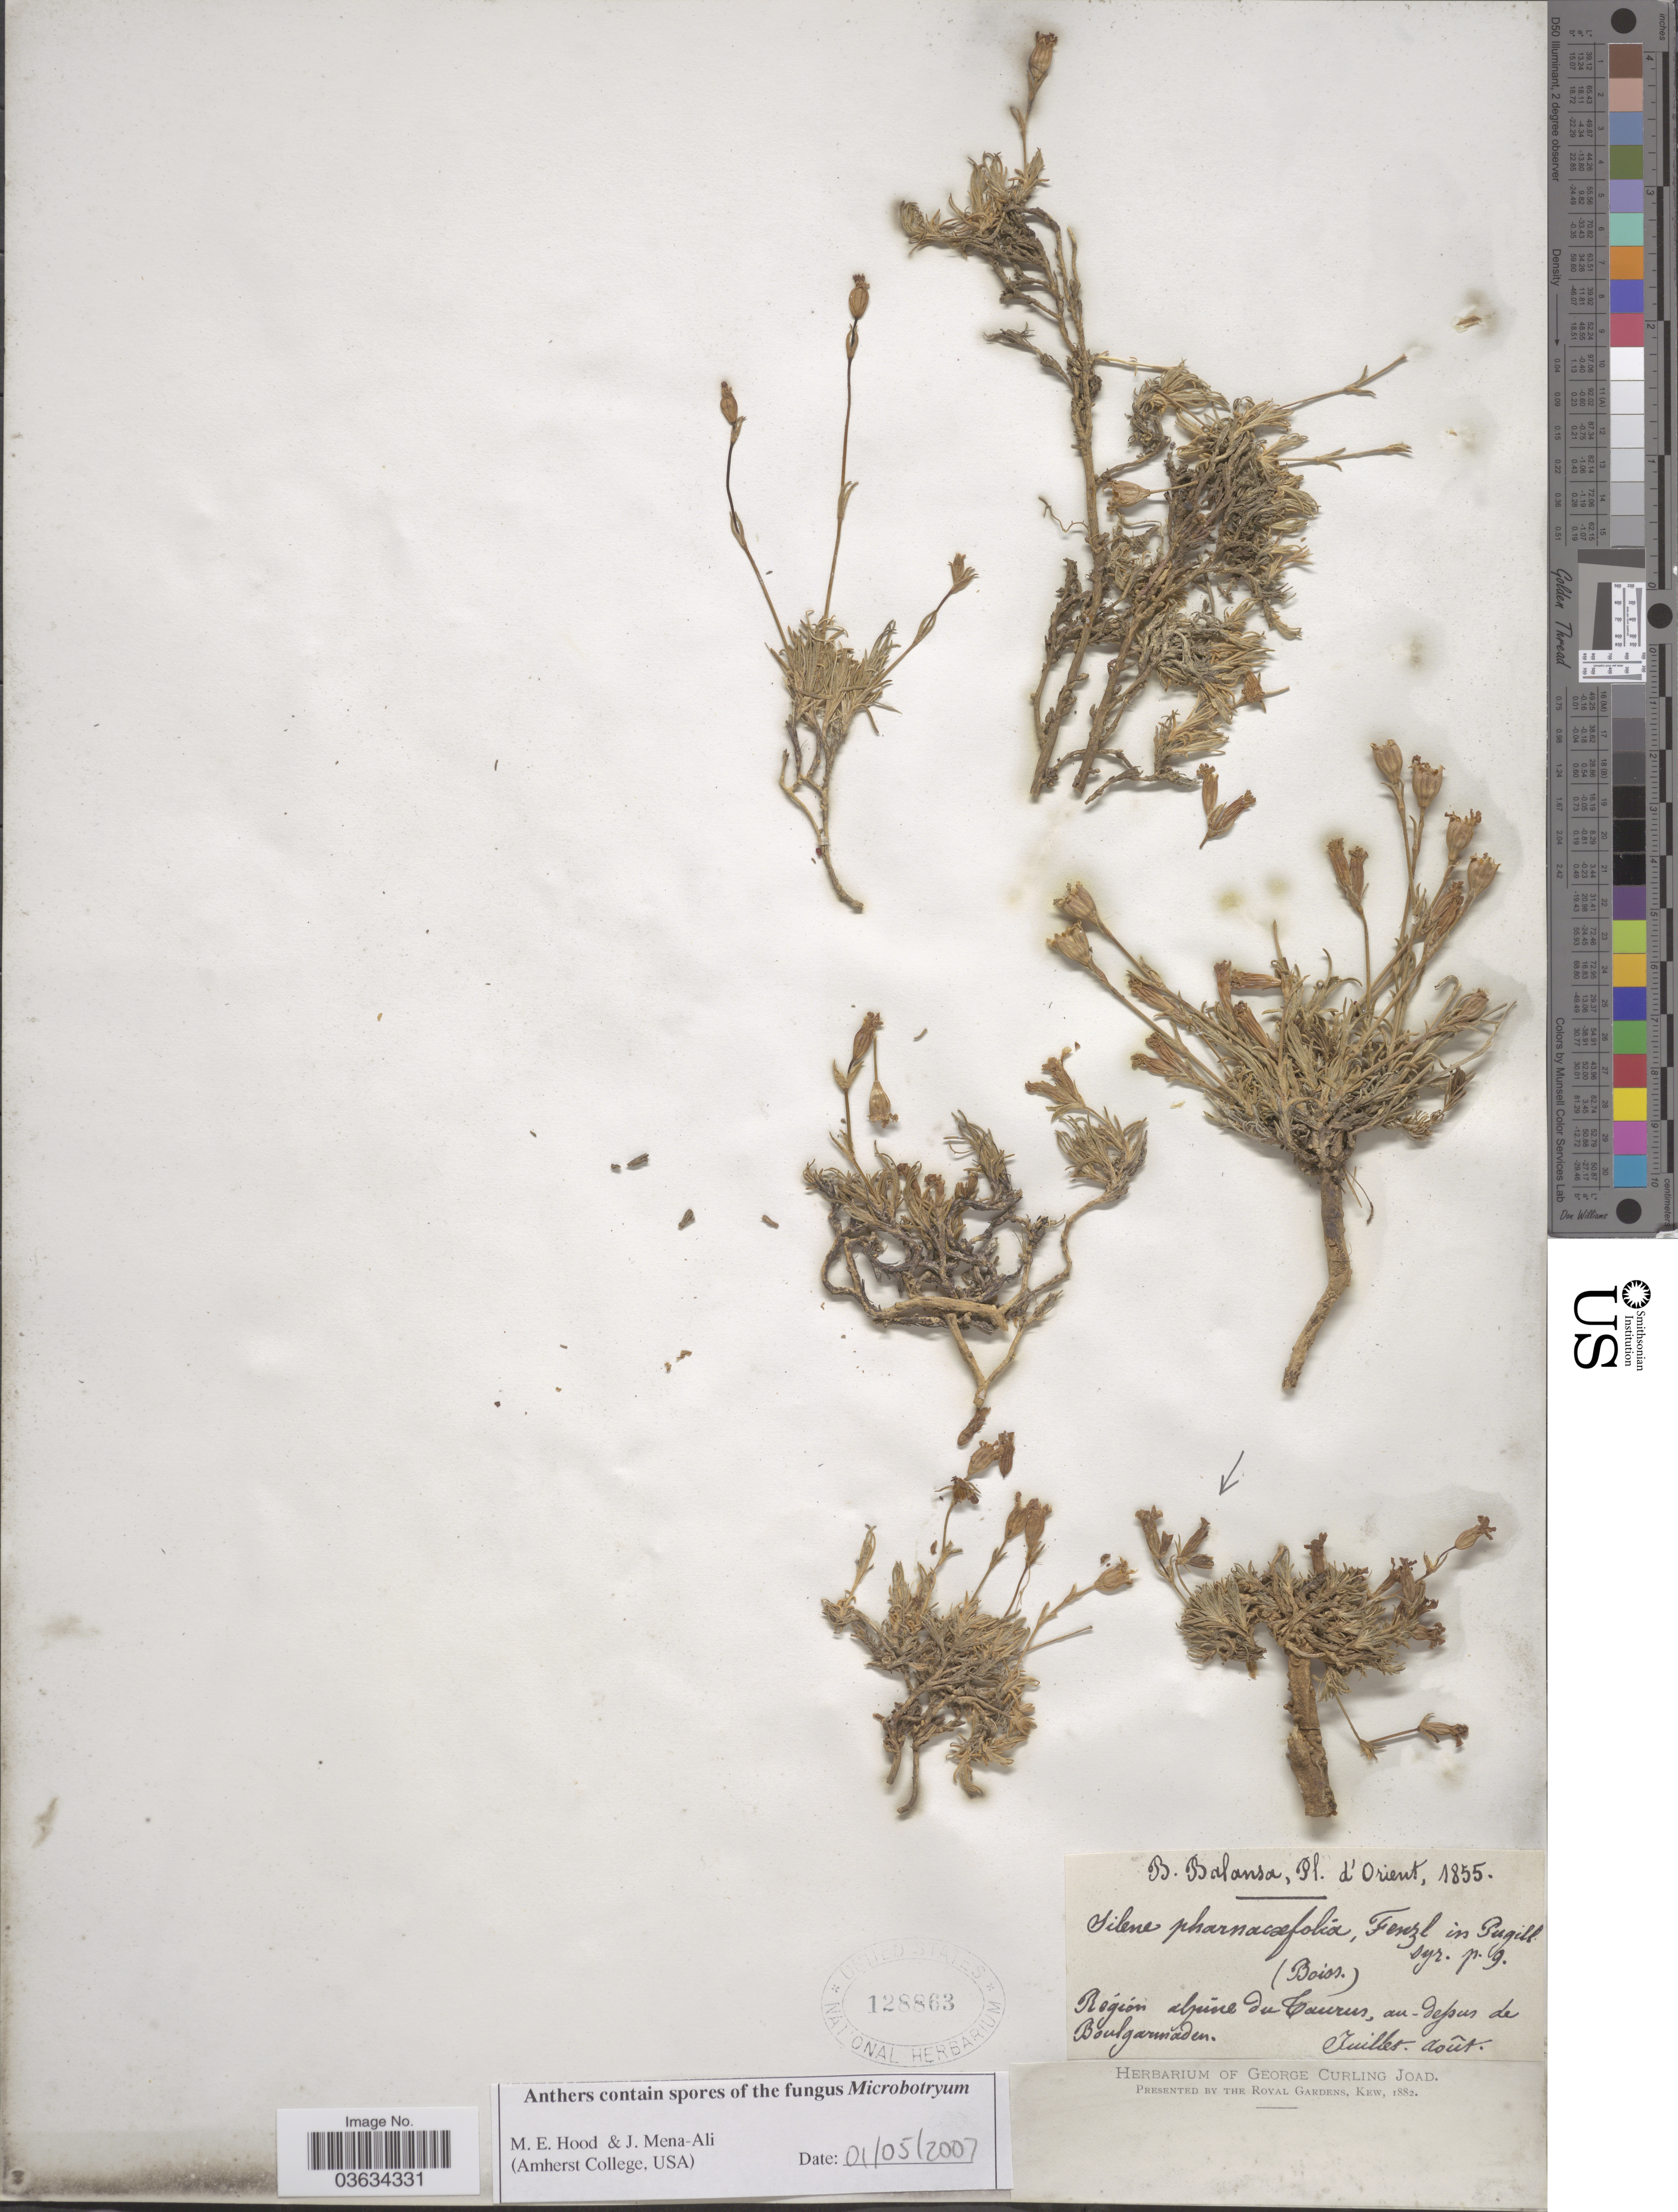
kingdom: Plantae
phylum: Tracheophyta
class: Magnoliopsida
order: Caryophyllales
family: Caryophyllaceae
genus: Silene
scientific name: Silene pharnacefolia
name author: Fenzl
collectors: B. Balansa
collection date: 1855-07/1855-08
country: Turkey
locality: D'Orient. Régíon alpine du Taurus, au-dessus de Boulgarmaden.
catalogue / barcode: US 128863